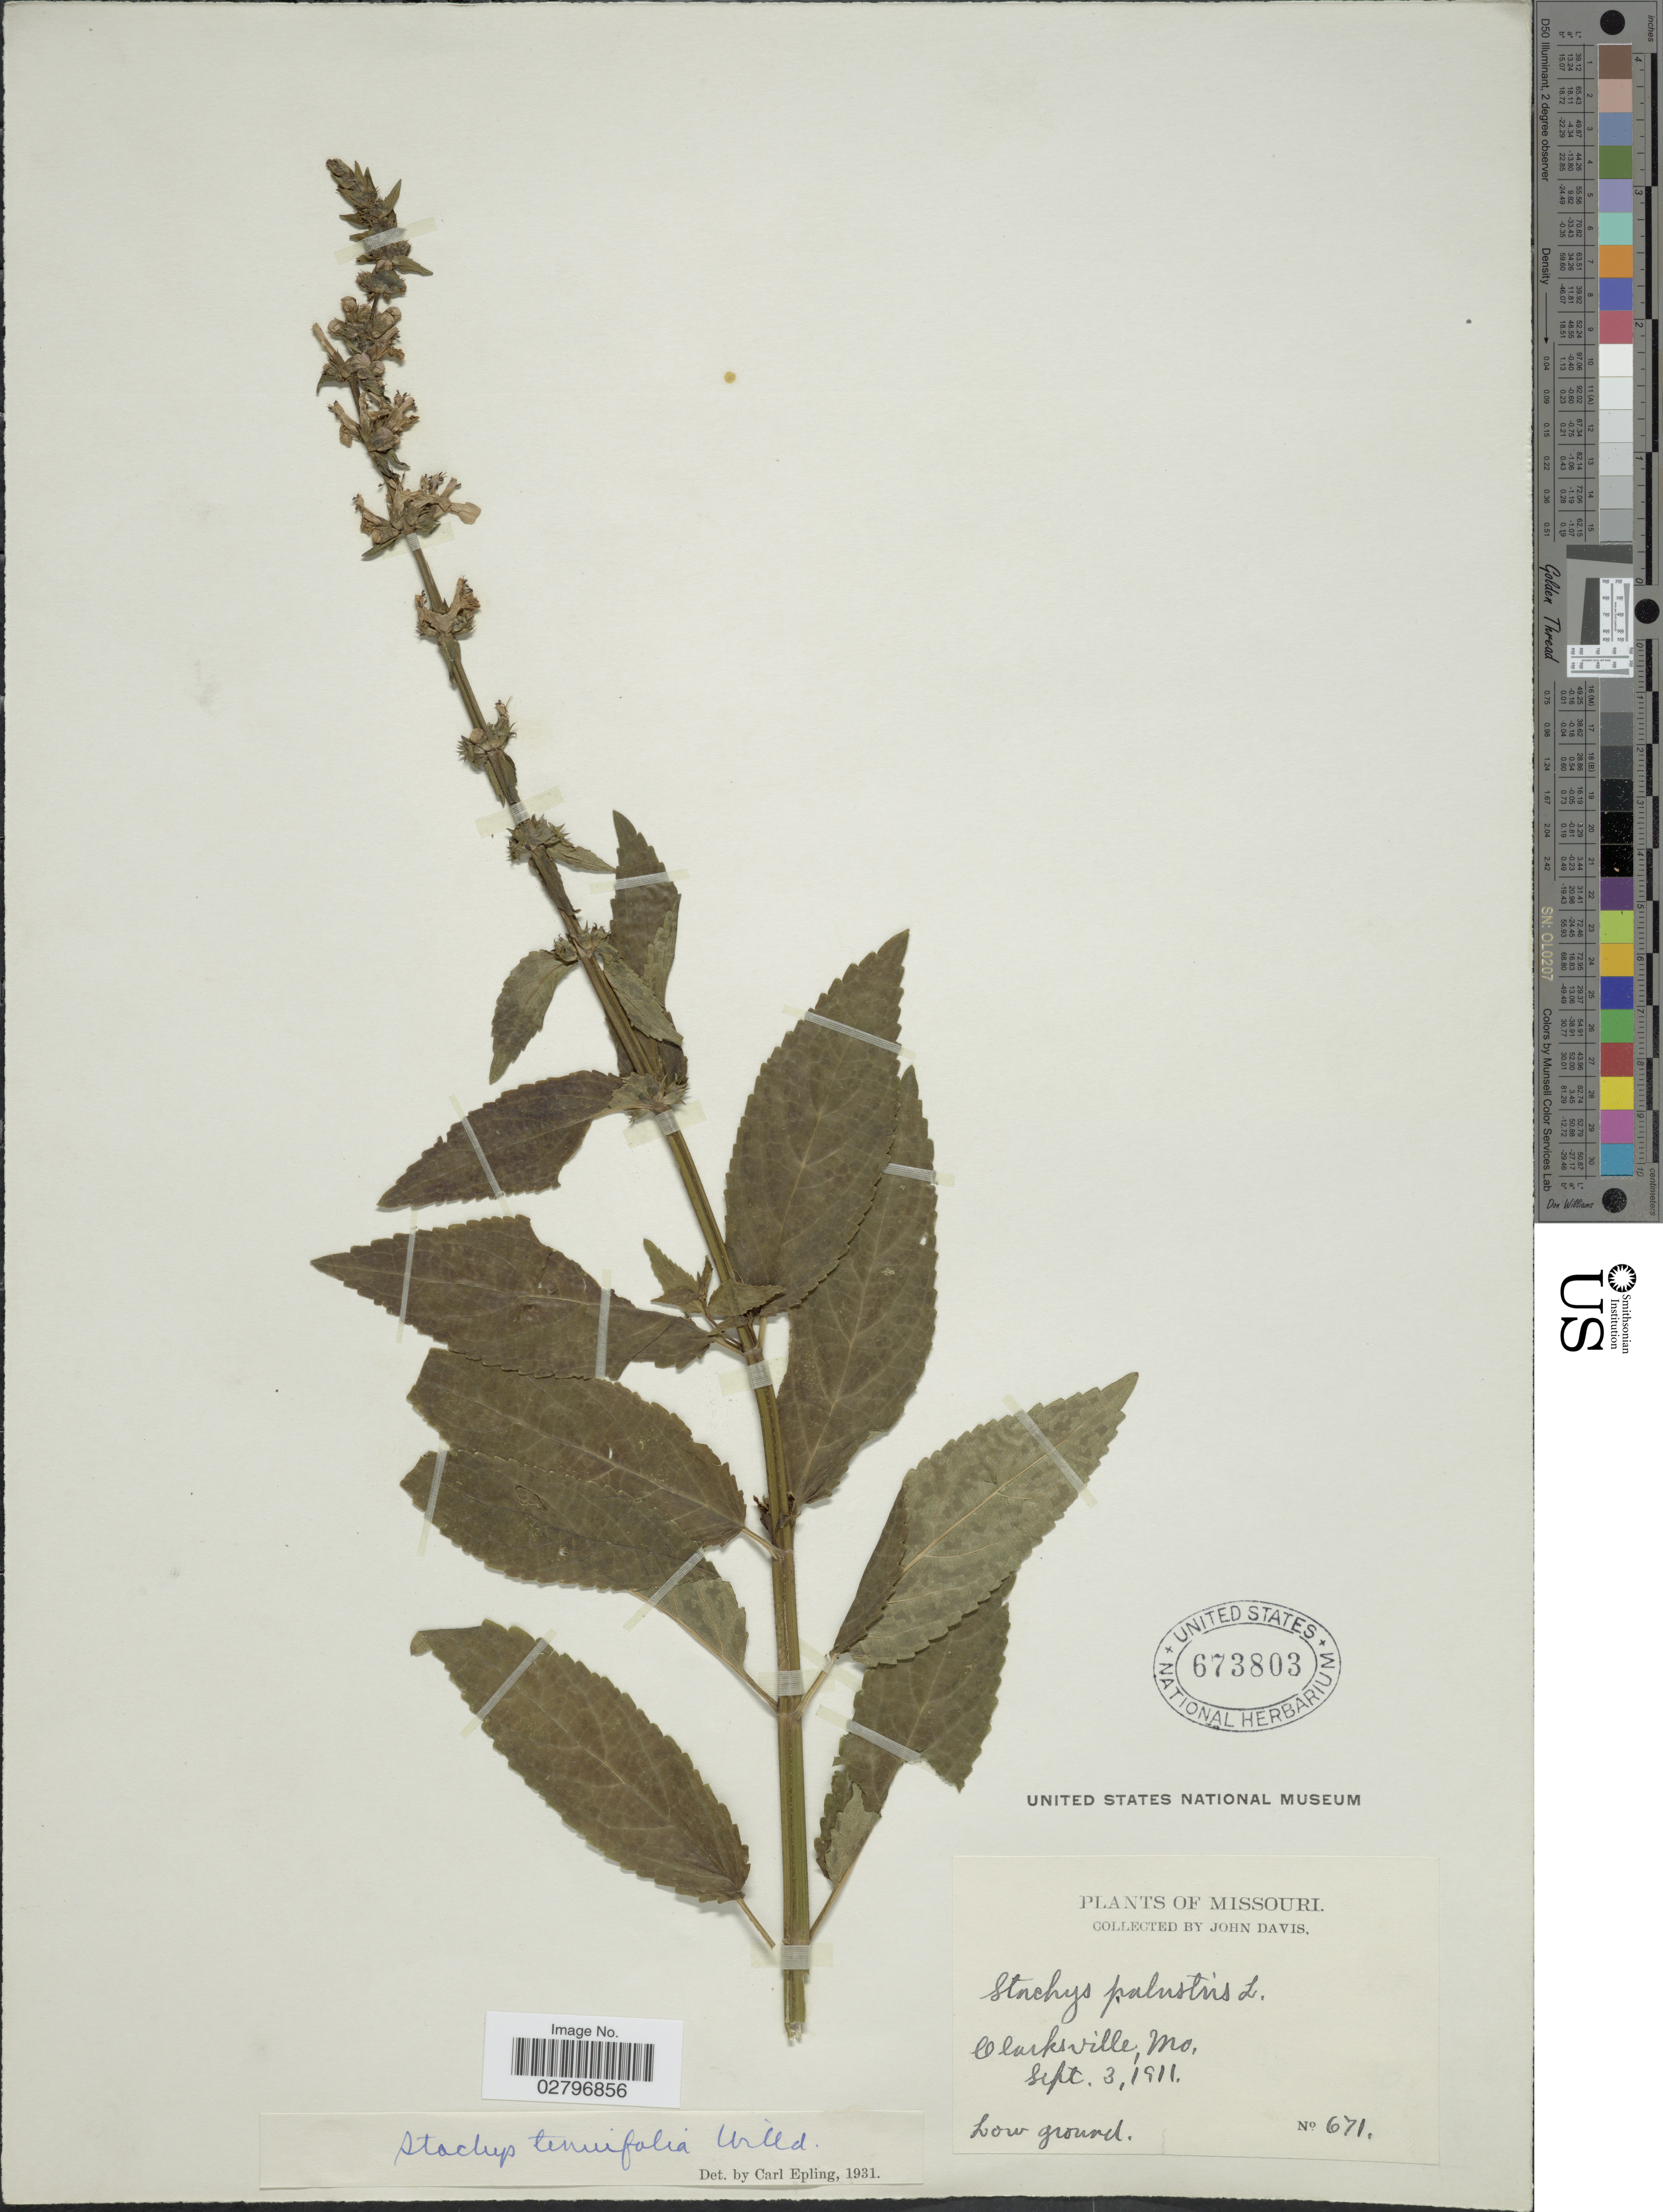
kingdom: Plantae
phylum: Tracheophyta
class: Magnoliopsida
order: Lamiales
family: Lamiaceae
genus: Stachys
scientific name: Stachys tenuifolia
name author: Willd.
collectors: J. Davis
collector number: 671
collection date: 1911-09-03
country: United States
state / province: Missouri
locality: Clarksville, Mo.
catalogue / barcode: US 673803